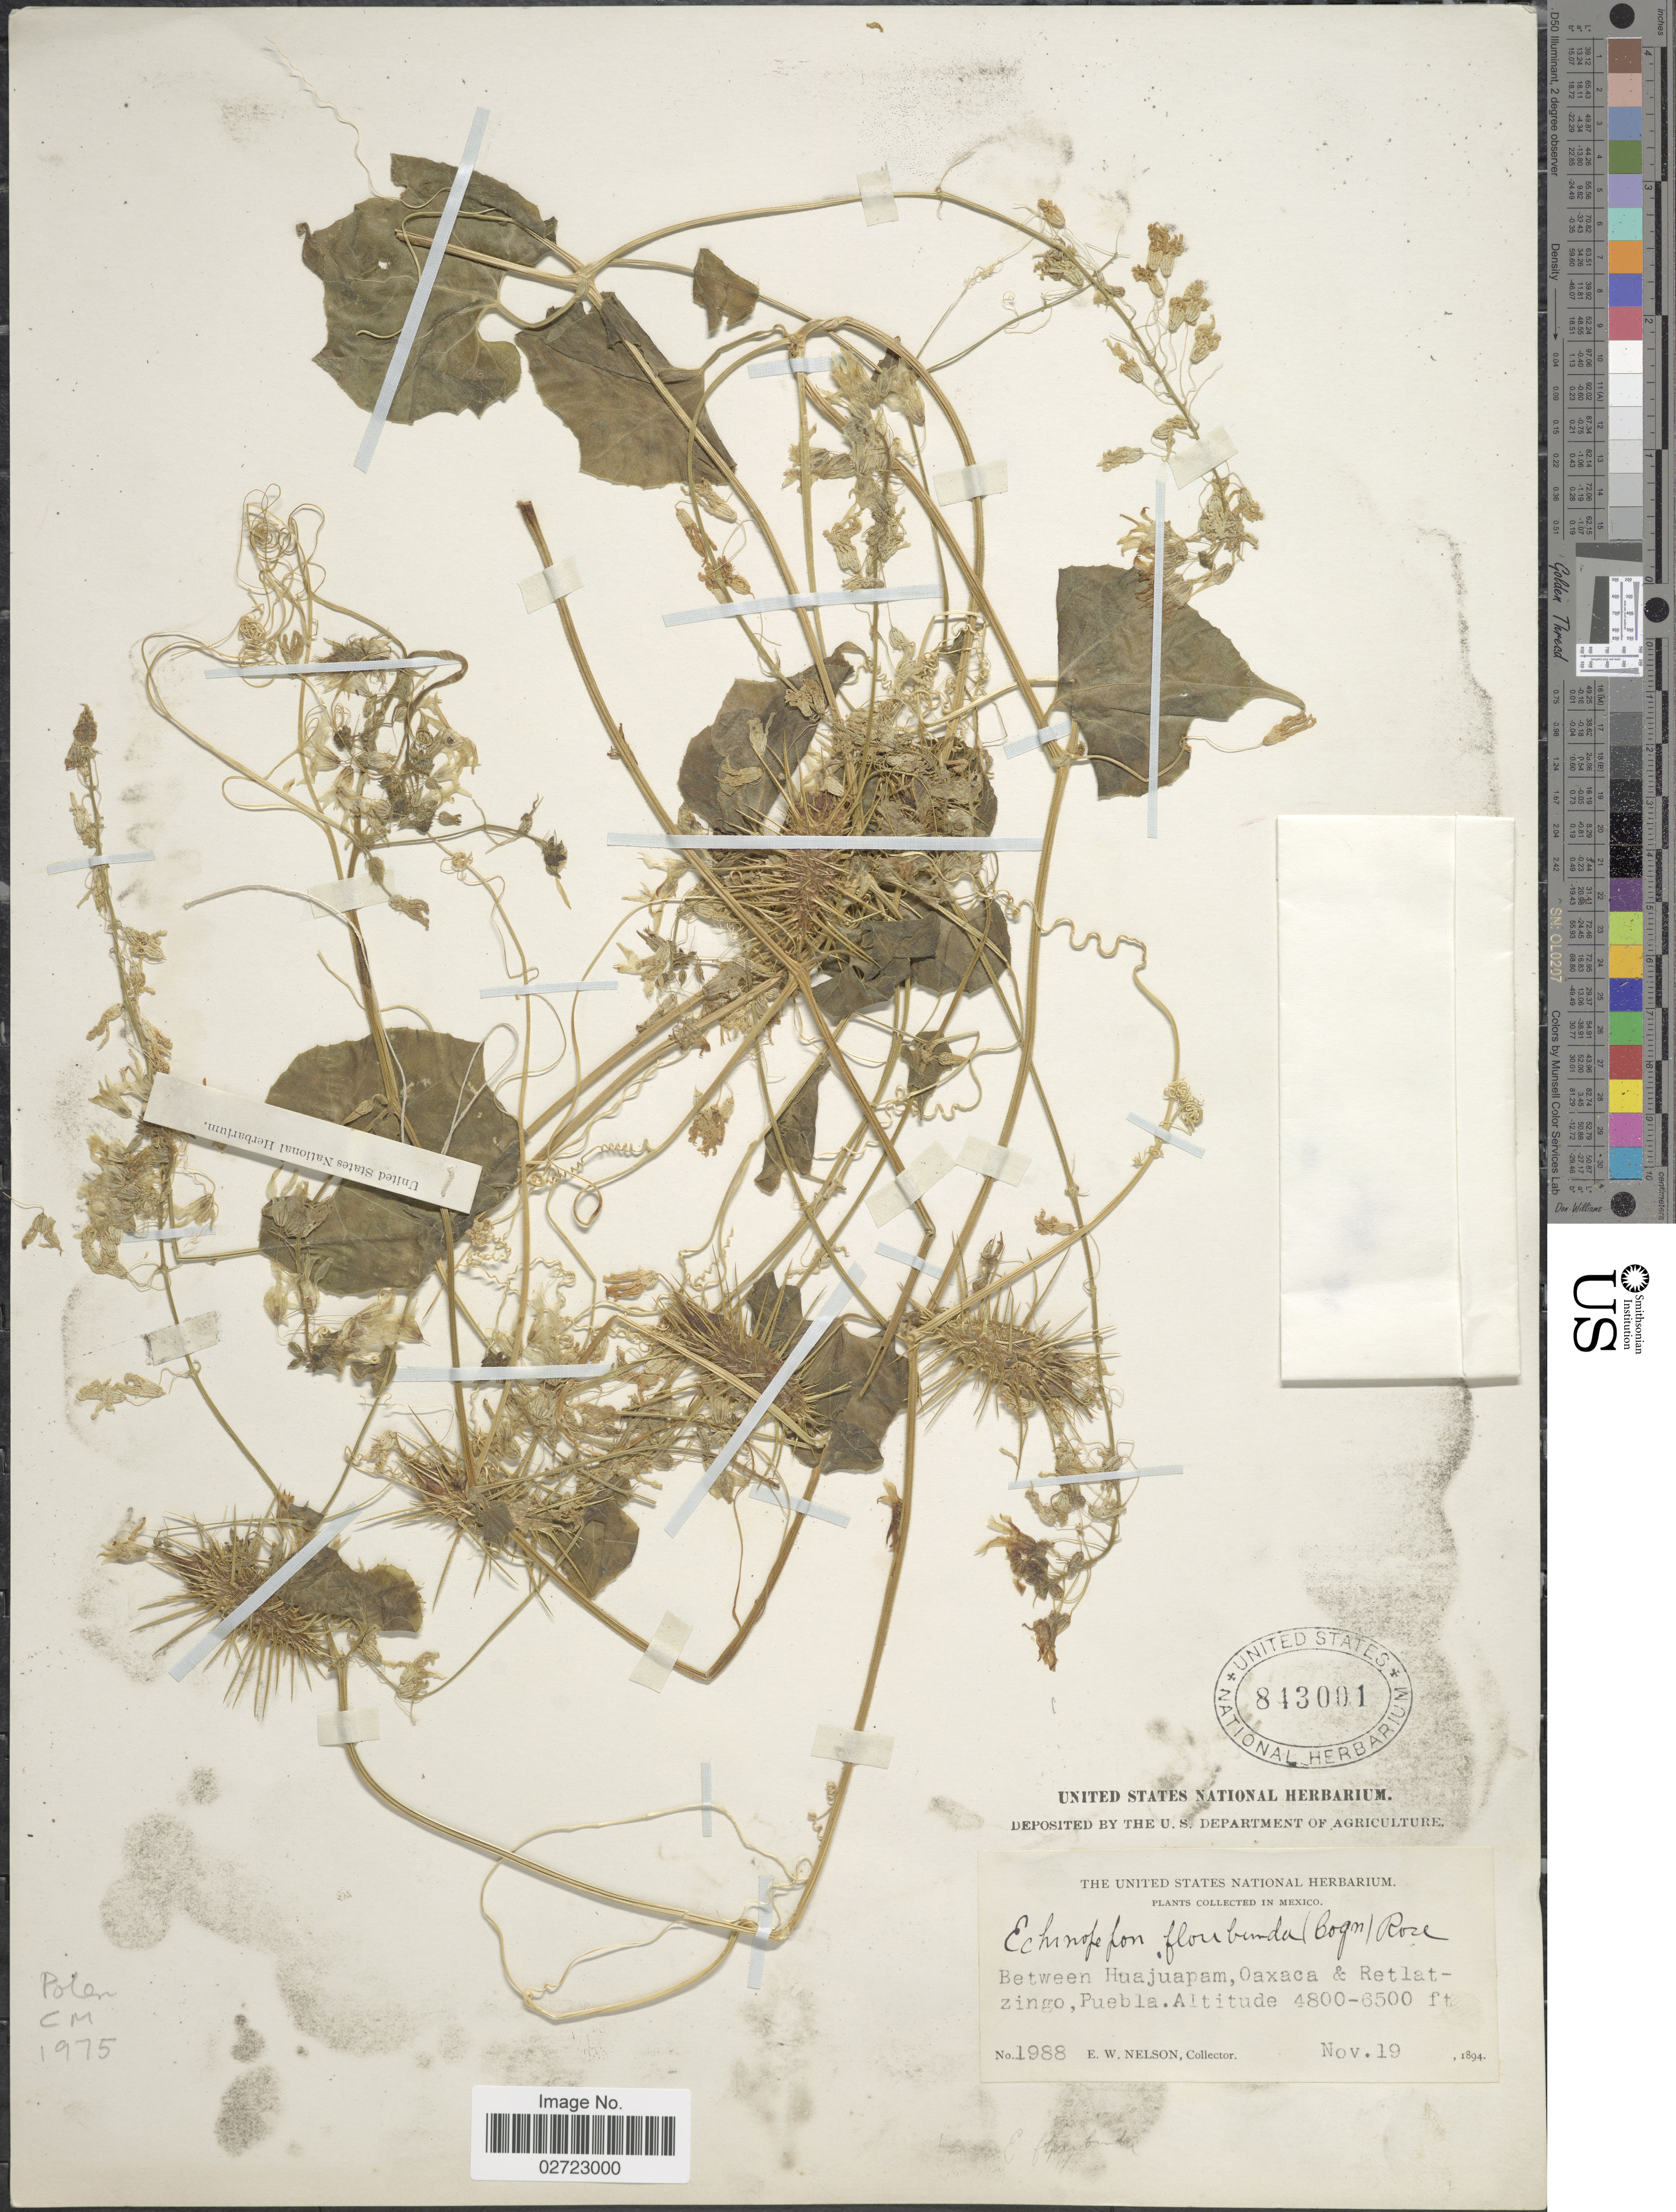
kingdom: Plantae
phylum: Tracheophyta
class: Magnoliopsida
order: Cucurbitales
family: Cucurbitaceae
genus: Echinopepon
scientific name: Echinopepon floribundus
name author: (Cogn.) Rose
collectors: E. W. Nelson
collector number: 1988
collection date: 1894-11-19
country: Mexico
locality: Between Huajuapam, Oaxaca & Retlatzingo, Puebla.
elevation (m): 1463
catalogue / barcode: US 843001